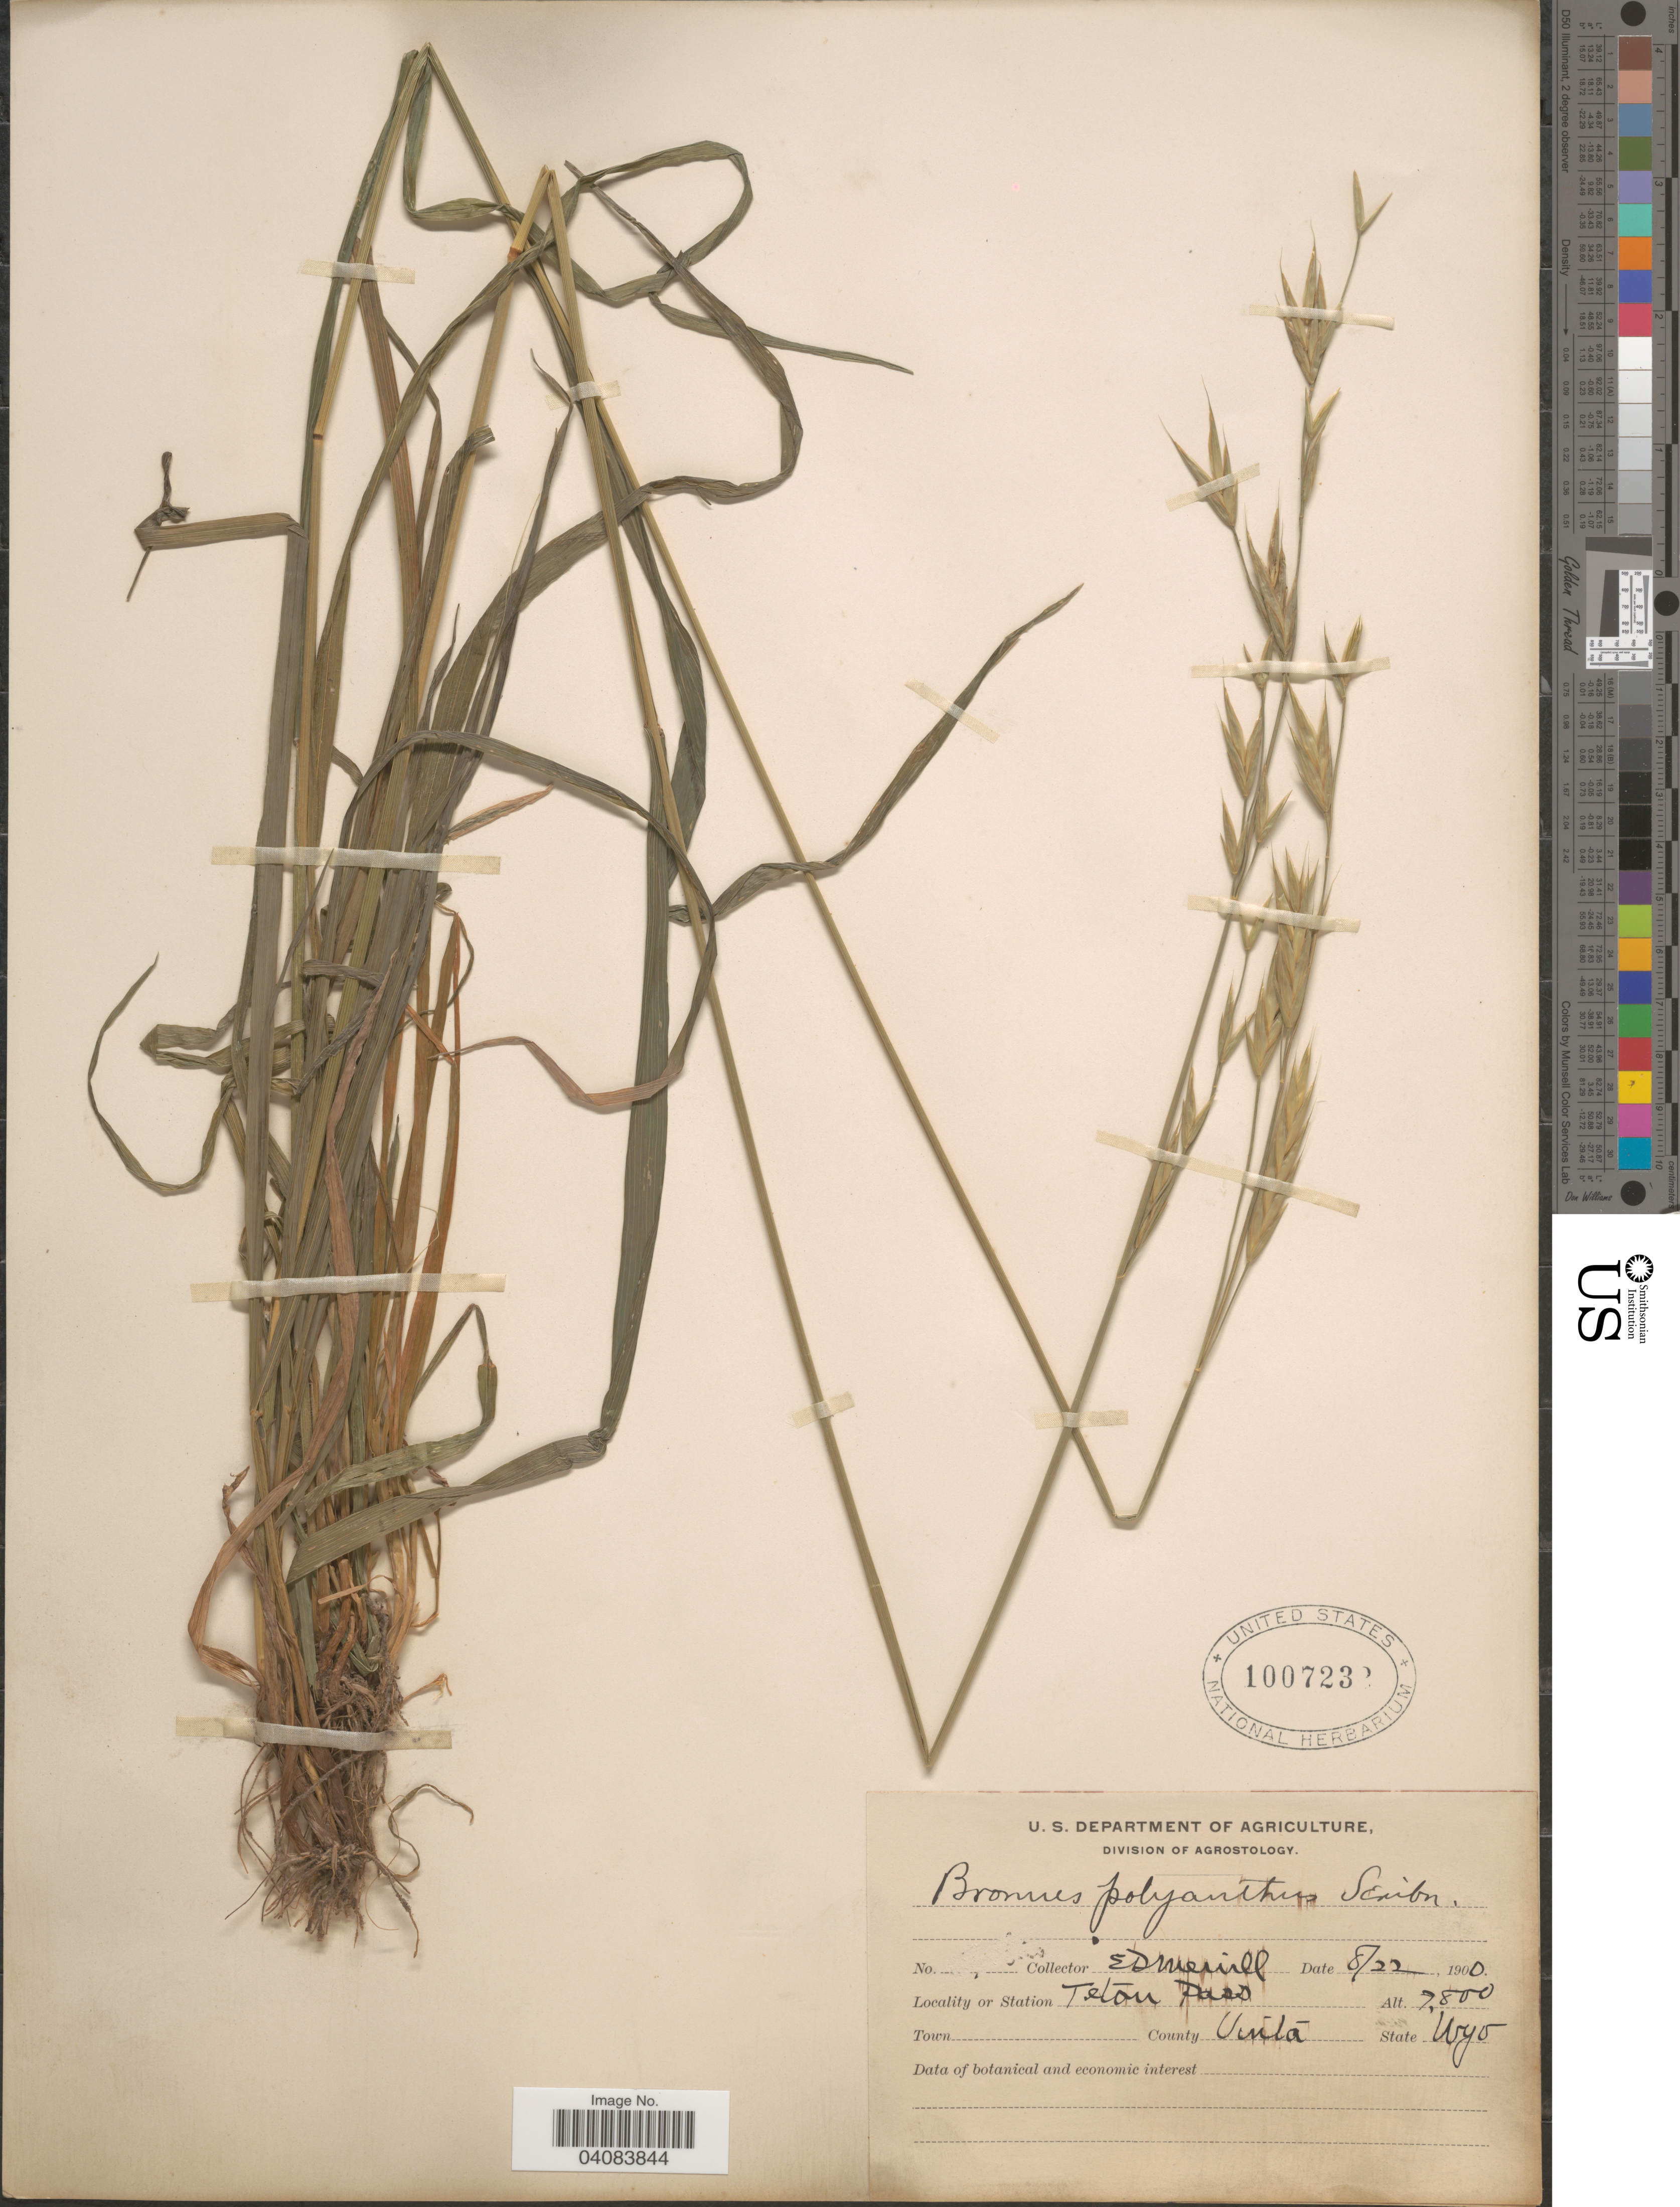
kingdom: Plantae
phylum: Tracheophyta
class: Liliopsida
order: Poales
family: Poaceae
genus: Bromus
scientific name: Bromus polyanthus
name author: Scribn. ex Shear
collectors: E. D. Merrill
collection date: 1900-08-22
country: United States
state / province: Wyoming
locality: Teton Pass. County Uinta.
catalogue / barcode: US 1007232